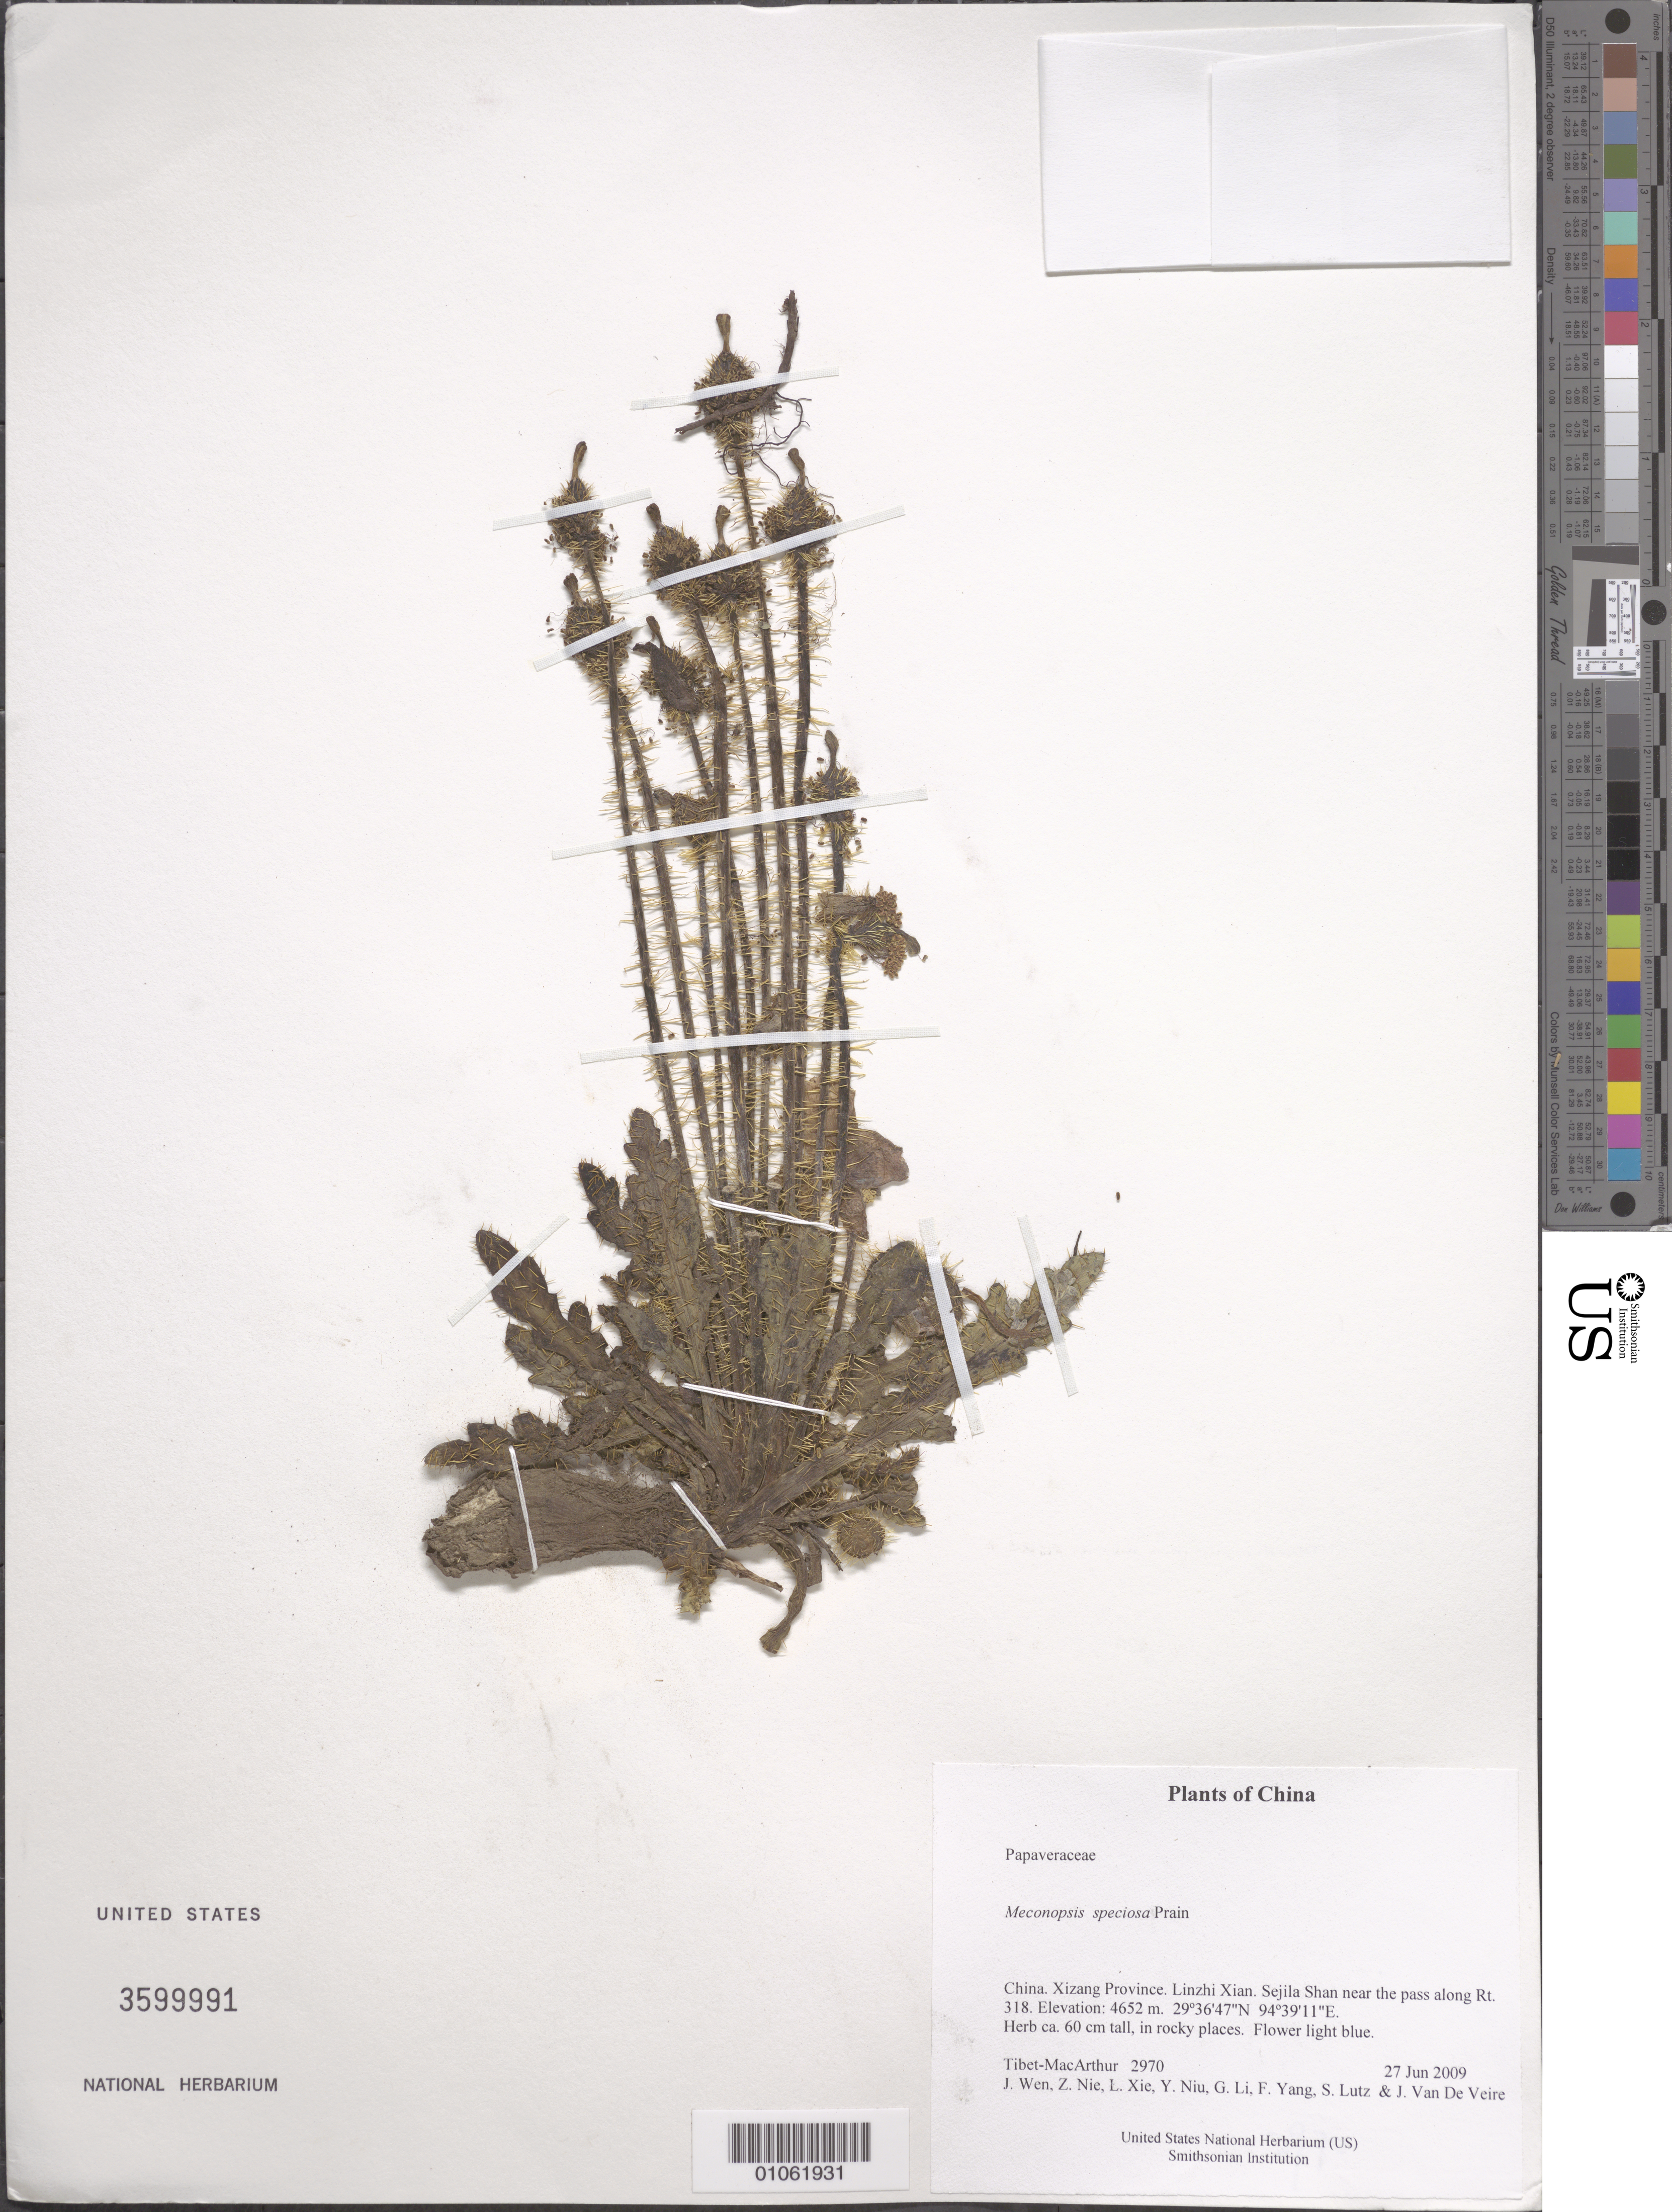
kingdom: Plantae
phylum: Tracheophyta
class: Magnoliopsida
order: Ranunculales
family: Papaveraceae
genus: Meconopsis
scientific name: Meconopsis speciosa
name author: Prain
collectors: Tibet-MacArthur, J. Wen, Z. Nie, L. Xie, Y. Niu, G. Li, F. Yang, S. Lutz & J. Van De Veire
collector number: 2970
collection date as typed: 27 Jun 2009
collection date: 2009-06-27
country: China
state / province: Xizang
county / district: Linzhi Xian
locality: Sejila Shan near the pass along Rt. 318.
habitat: In rocky places.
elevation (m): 4652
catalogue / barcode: US 3599991